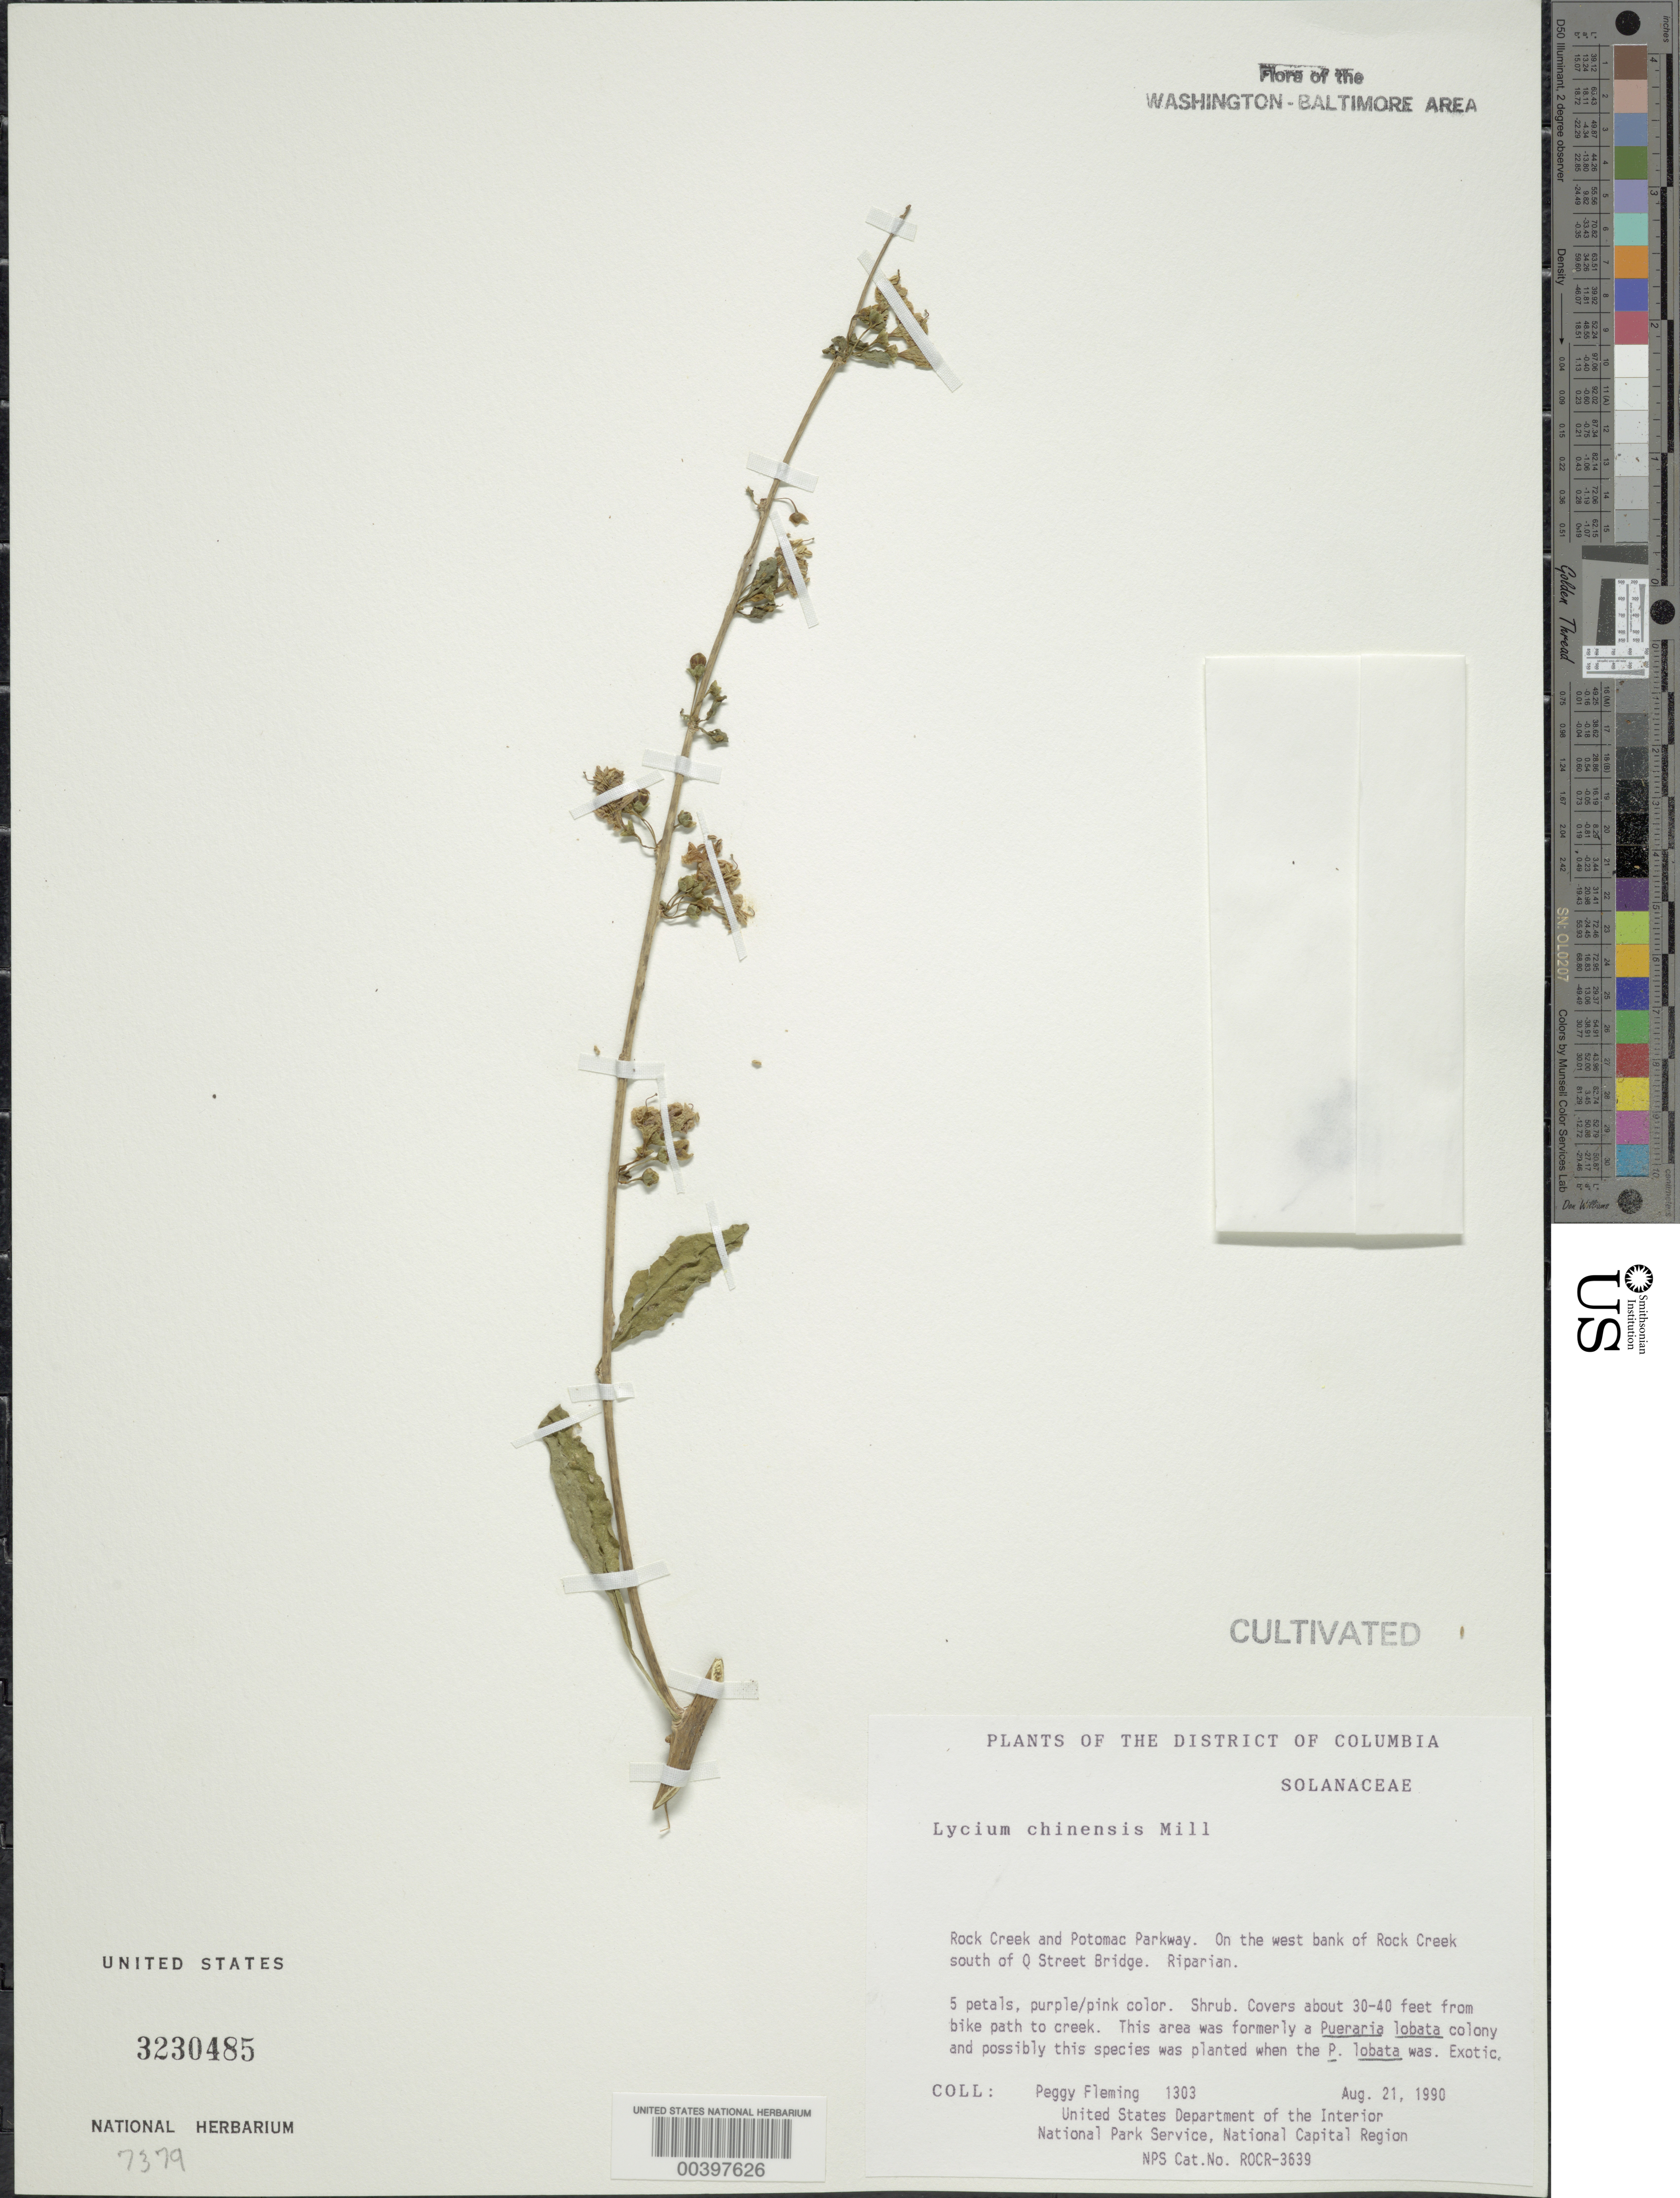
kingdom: Plantae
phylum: Tracheophyta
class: Magnoliopsida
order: Solanales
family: Solanaceae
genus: Lycium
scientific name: Lycium chinense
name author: Mill.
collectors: P. Fleming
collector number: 1303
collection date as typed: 21 Aug 1990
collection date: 1990-08-21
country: United States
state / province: District of Columbia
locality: Rock Creek and Potomac Parkway, S of Q Street Rock Creek Park and vicinity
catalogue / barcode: US 3230485